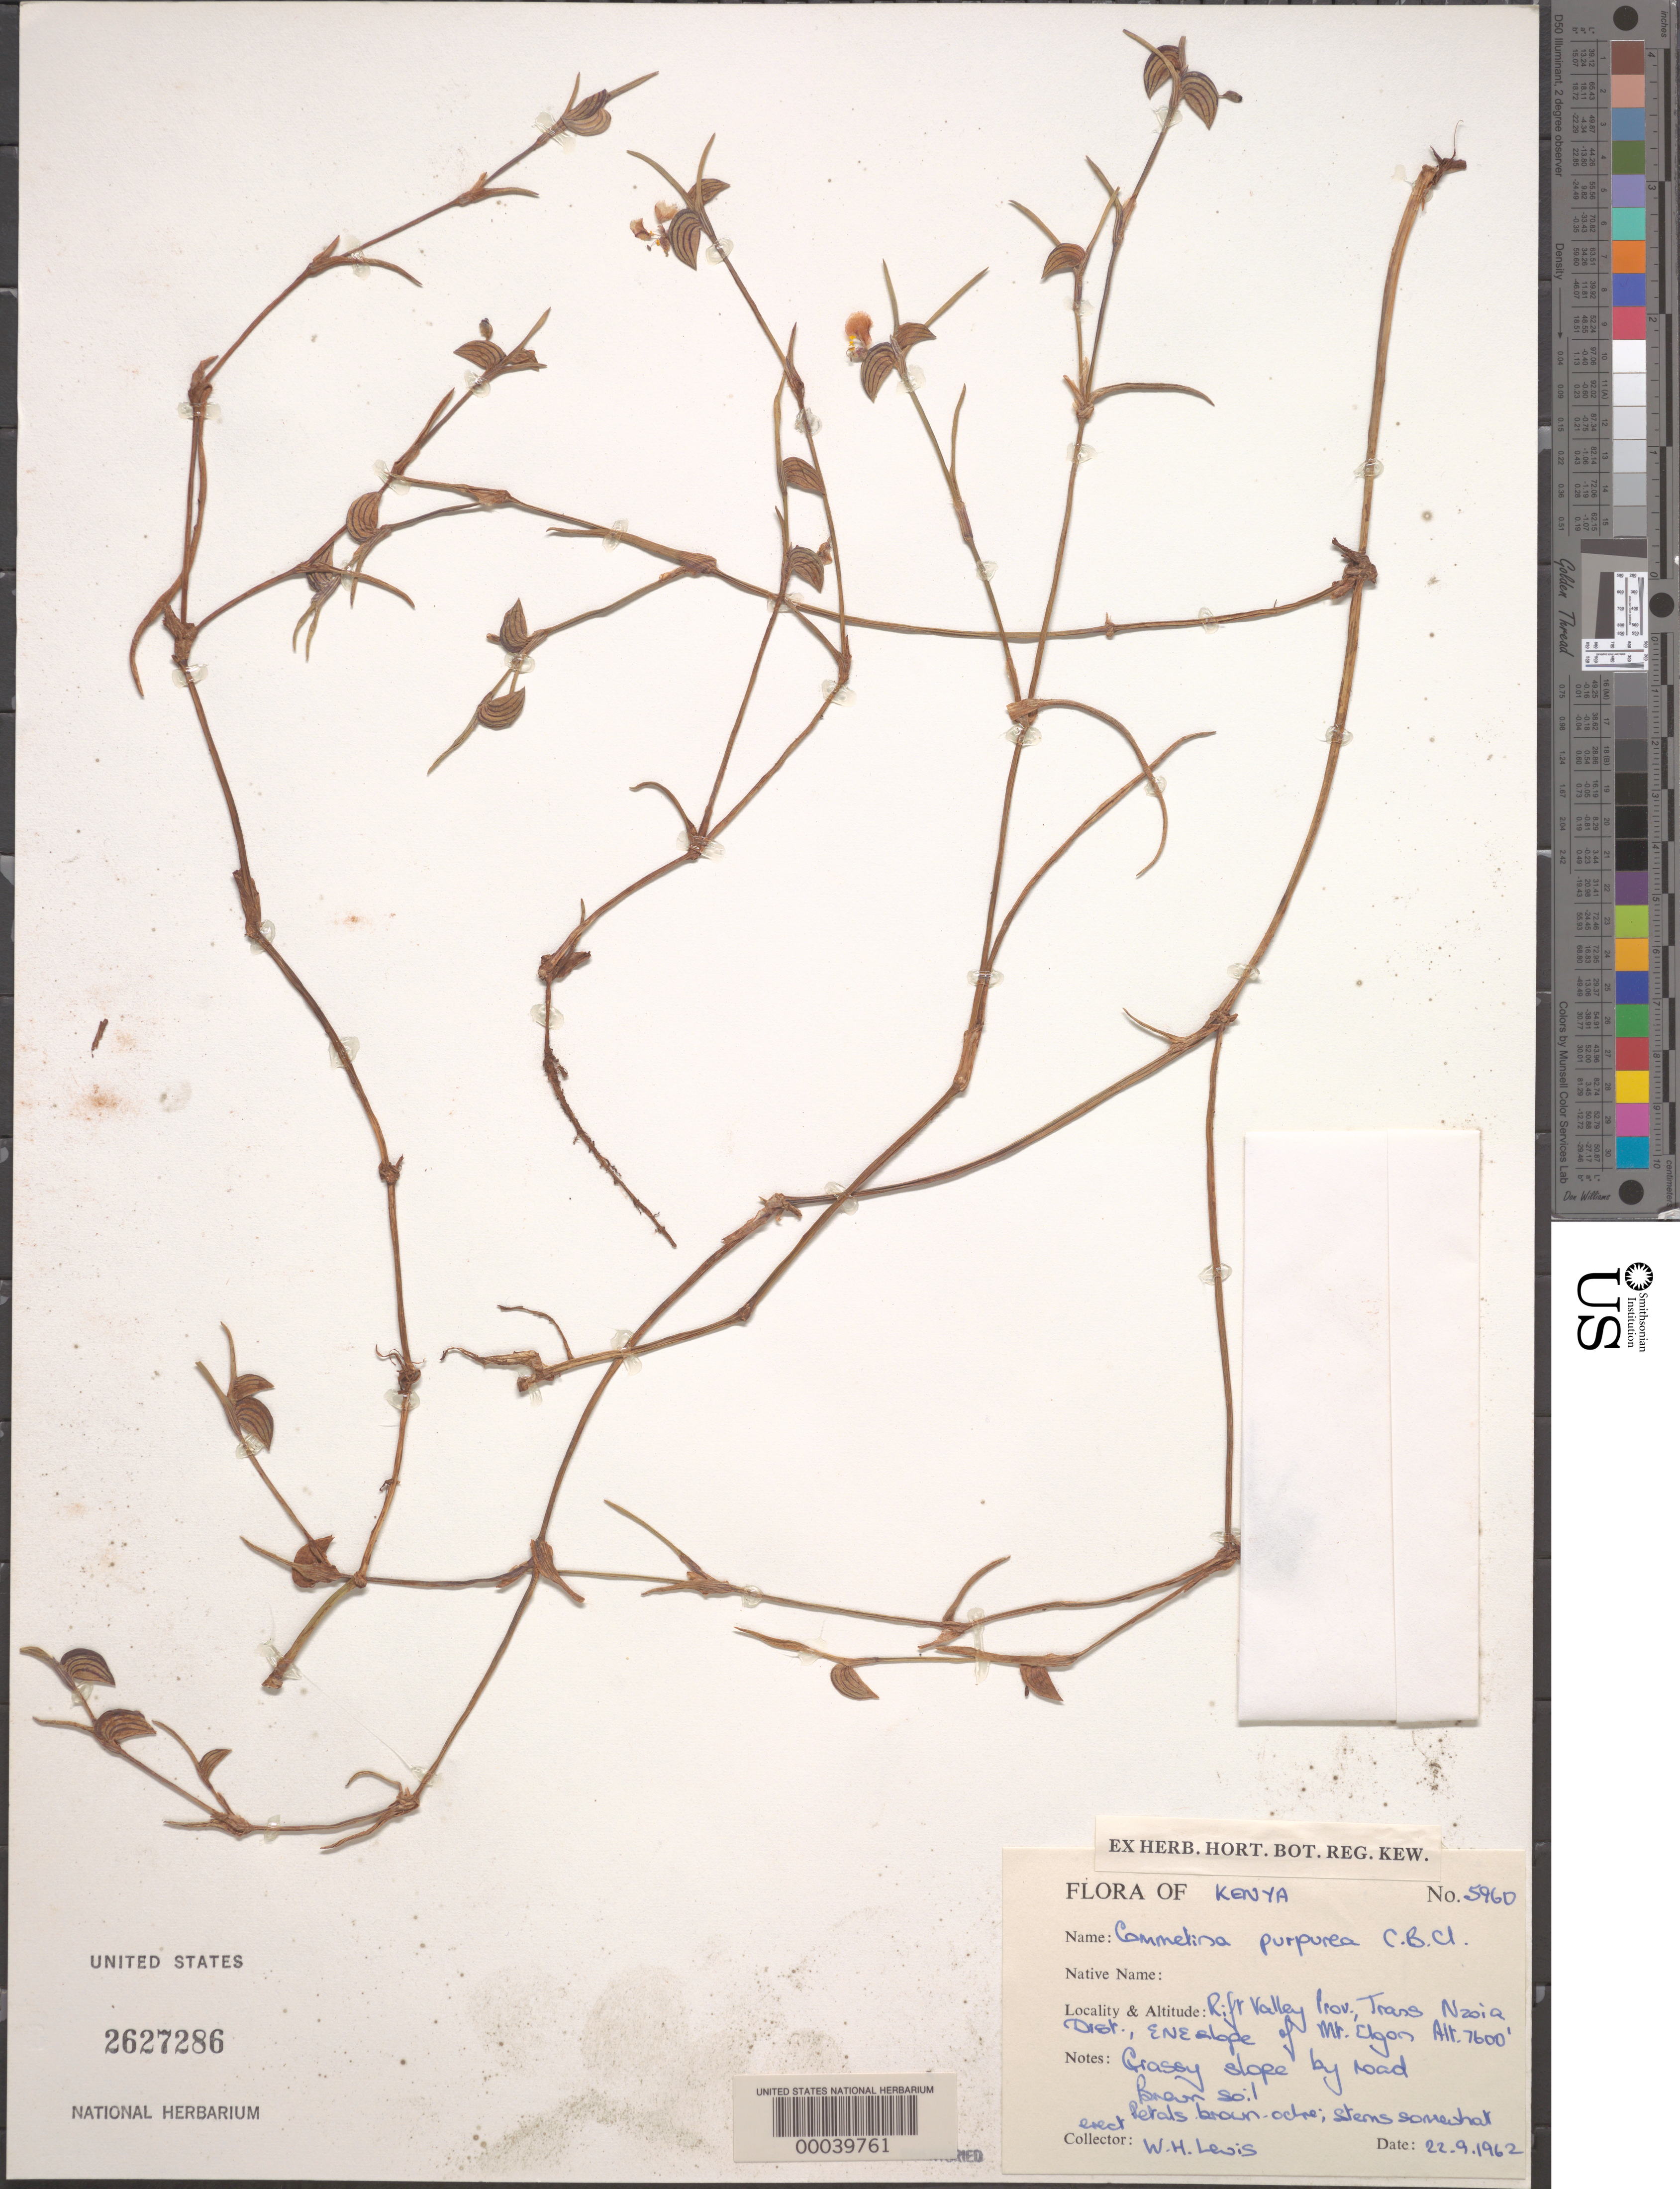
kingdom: Plantae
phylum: Tracheophyta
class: Liliopsida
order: Commelinales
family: Commelinaceae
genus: Commelina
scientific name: Commelina purpurea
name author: C.B. Clarke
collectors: W. H. Lewis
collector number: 5960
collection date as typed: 22 Sep 1962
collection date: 1962-09-22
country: Kenya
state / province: Trans Nzoia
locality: Mt. elgon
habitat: Roadside grassy slope, brown soil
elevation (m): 2318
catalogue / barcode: US 2627286